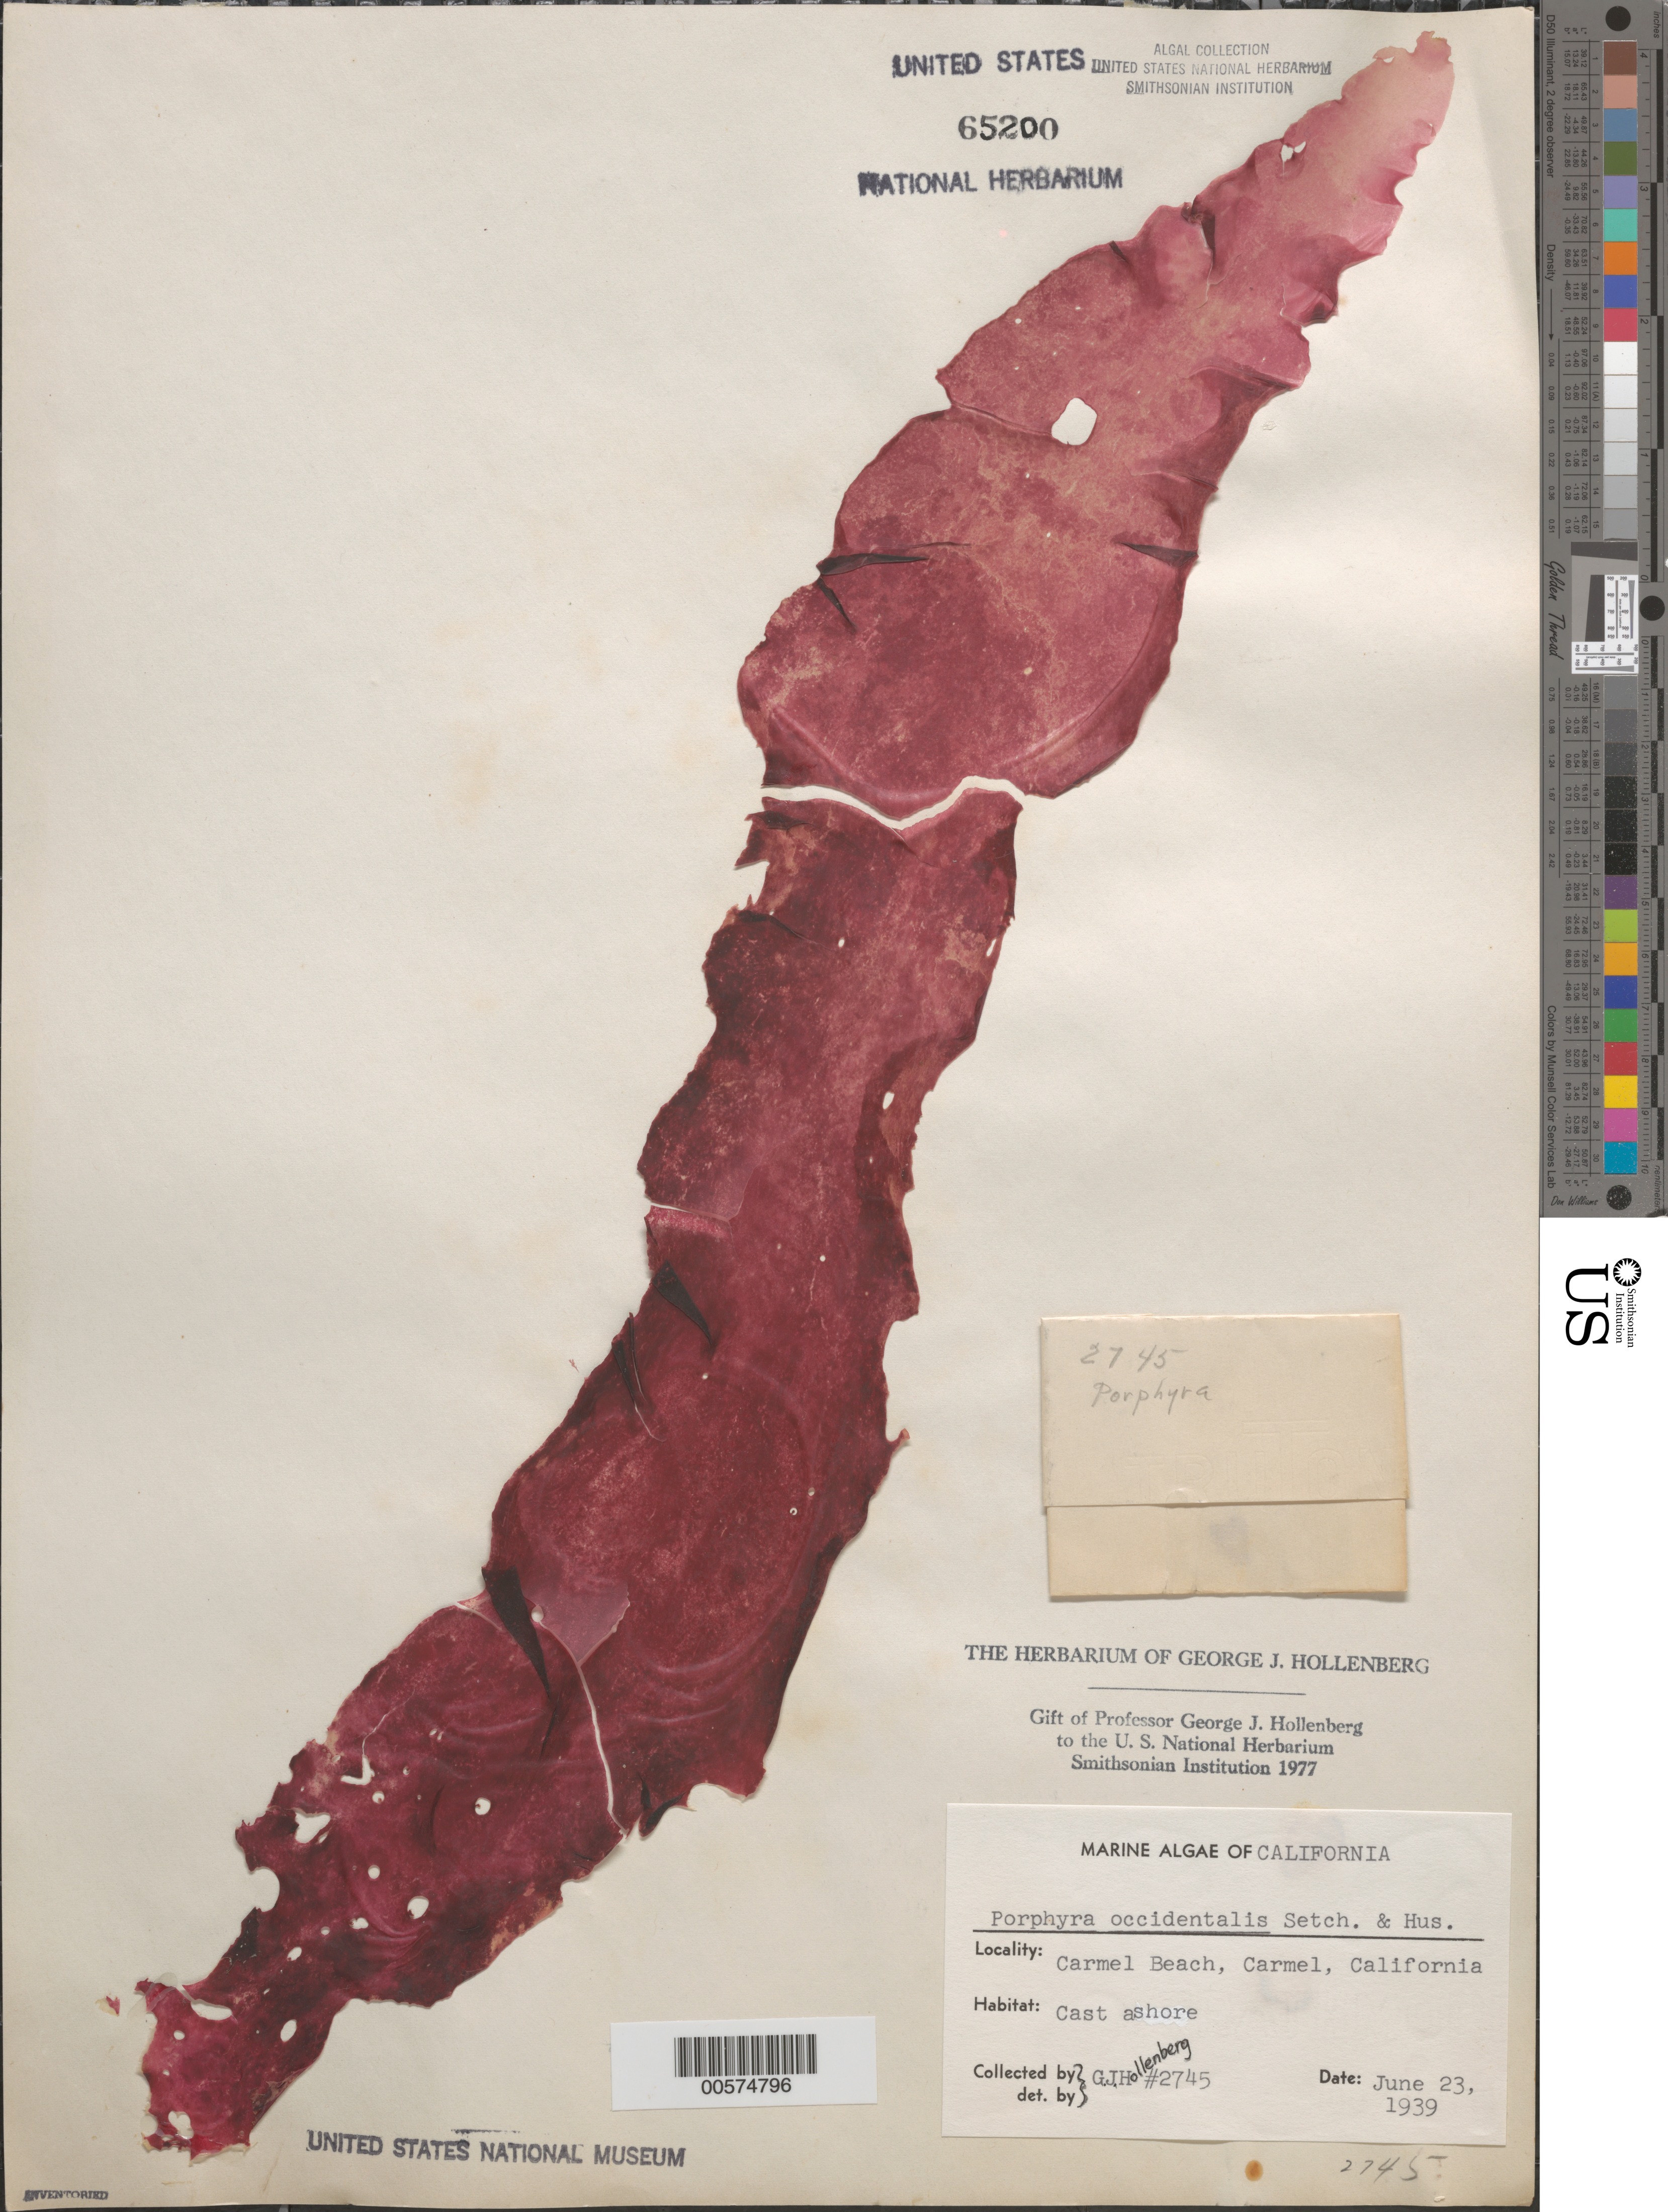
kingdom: Plantae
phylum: Rhodophyta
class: Bangiophyceae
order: Bangiales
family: Bangiaceae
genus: Porphyra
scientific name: Porphyra occidentalis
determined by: Hollenberg, George J.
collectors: G. Hollenberg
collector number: GJH 2745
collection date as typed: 23 Jun 1939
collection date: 1939-06-23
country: United States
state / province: California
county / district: Monterey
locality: Carmel Beach, Carmel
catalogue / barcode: US 65200